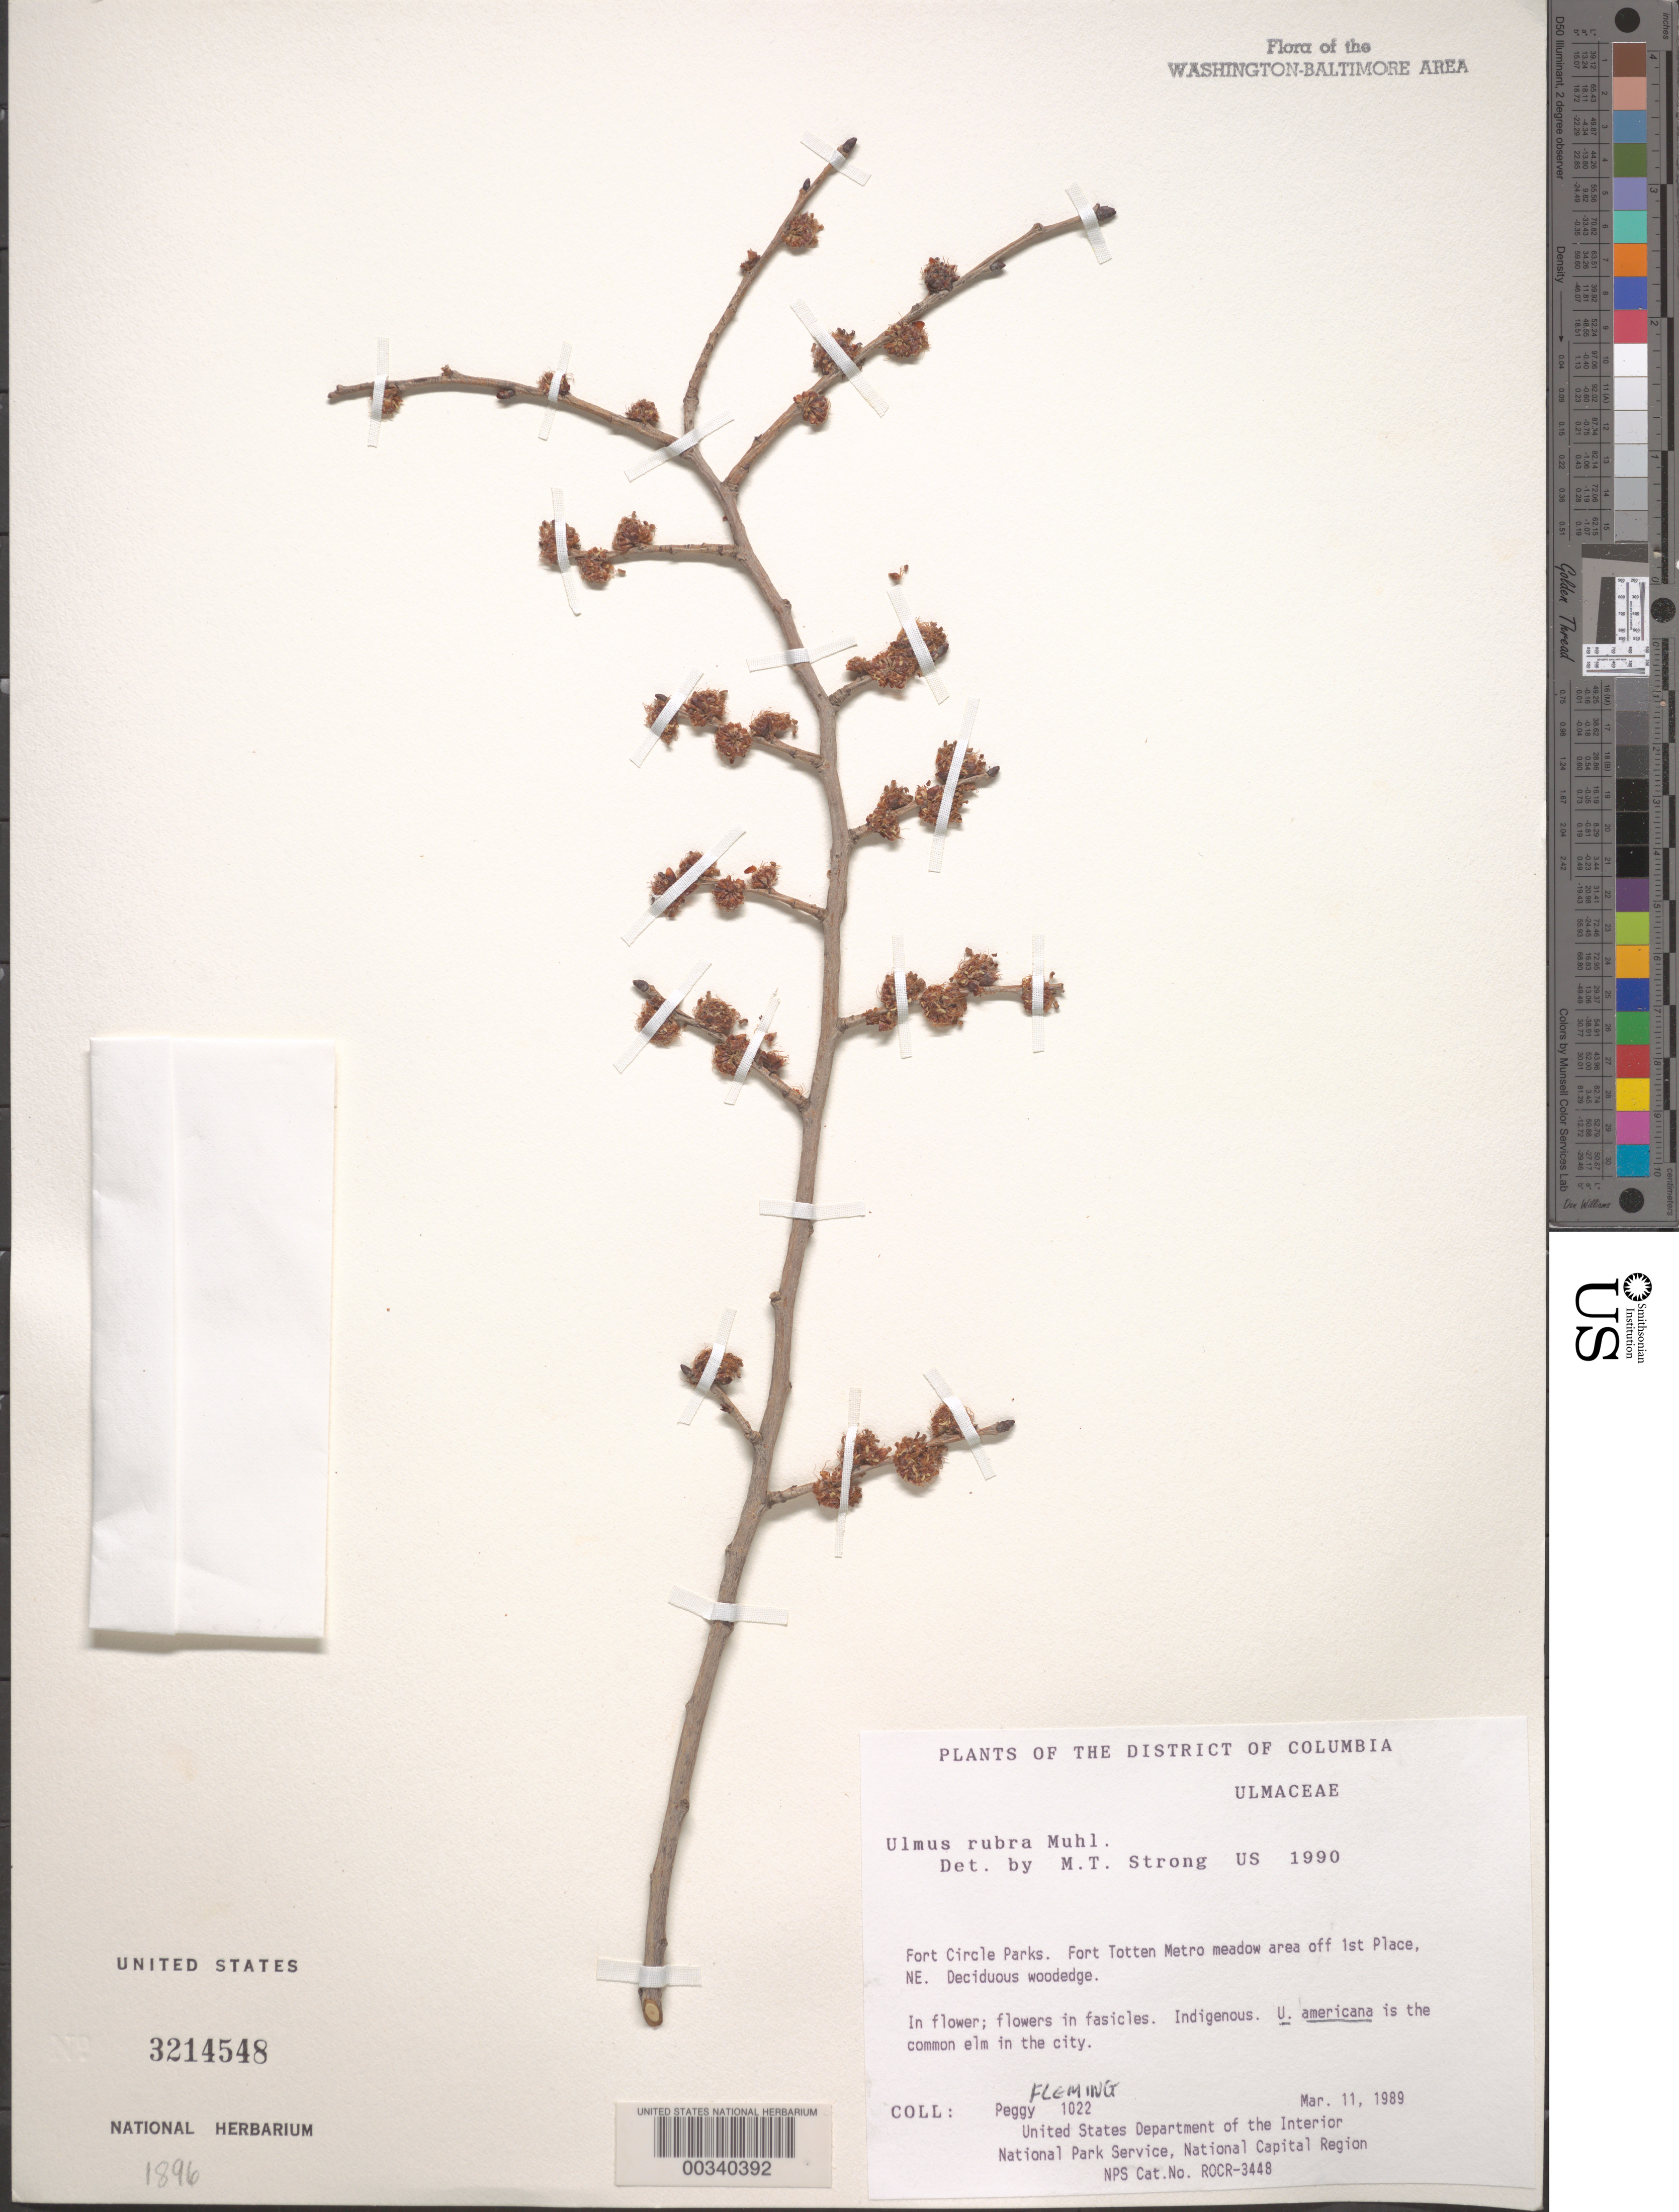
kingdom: Plantae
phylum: Tracheophyta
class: Magnoliopsida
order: Rosales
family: Ulmaceae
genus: Ulmus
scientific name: Ulmus rubra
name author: Muhl.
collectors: P. Fleming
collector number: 1022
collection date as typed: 11 Mar 1989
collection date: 1989-03-11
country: United States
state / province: District of Columbia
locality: Fort Circle Parks, Fort Totten Metro Meadow area off 1st Place NE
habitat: Deciduous wood edge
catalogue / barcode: US 3214548